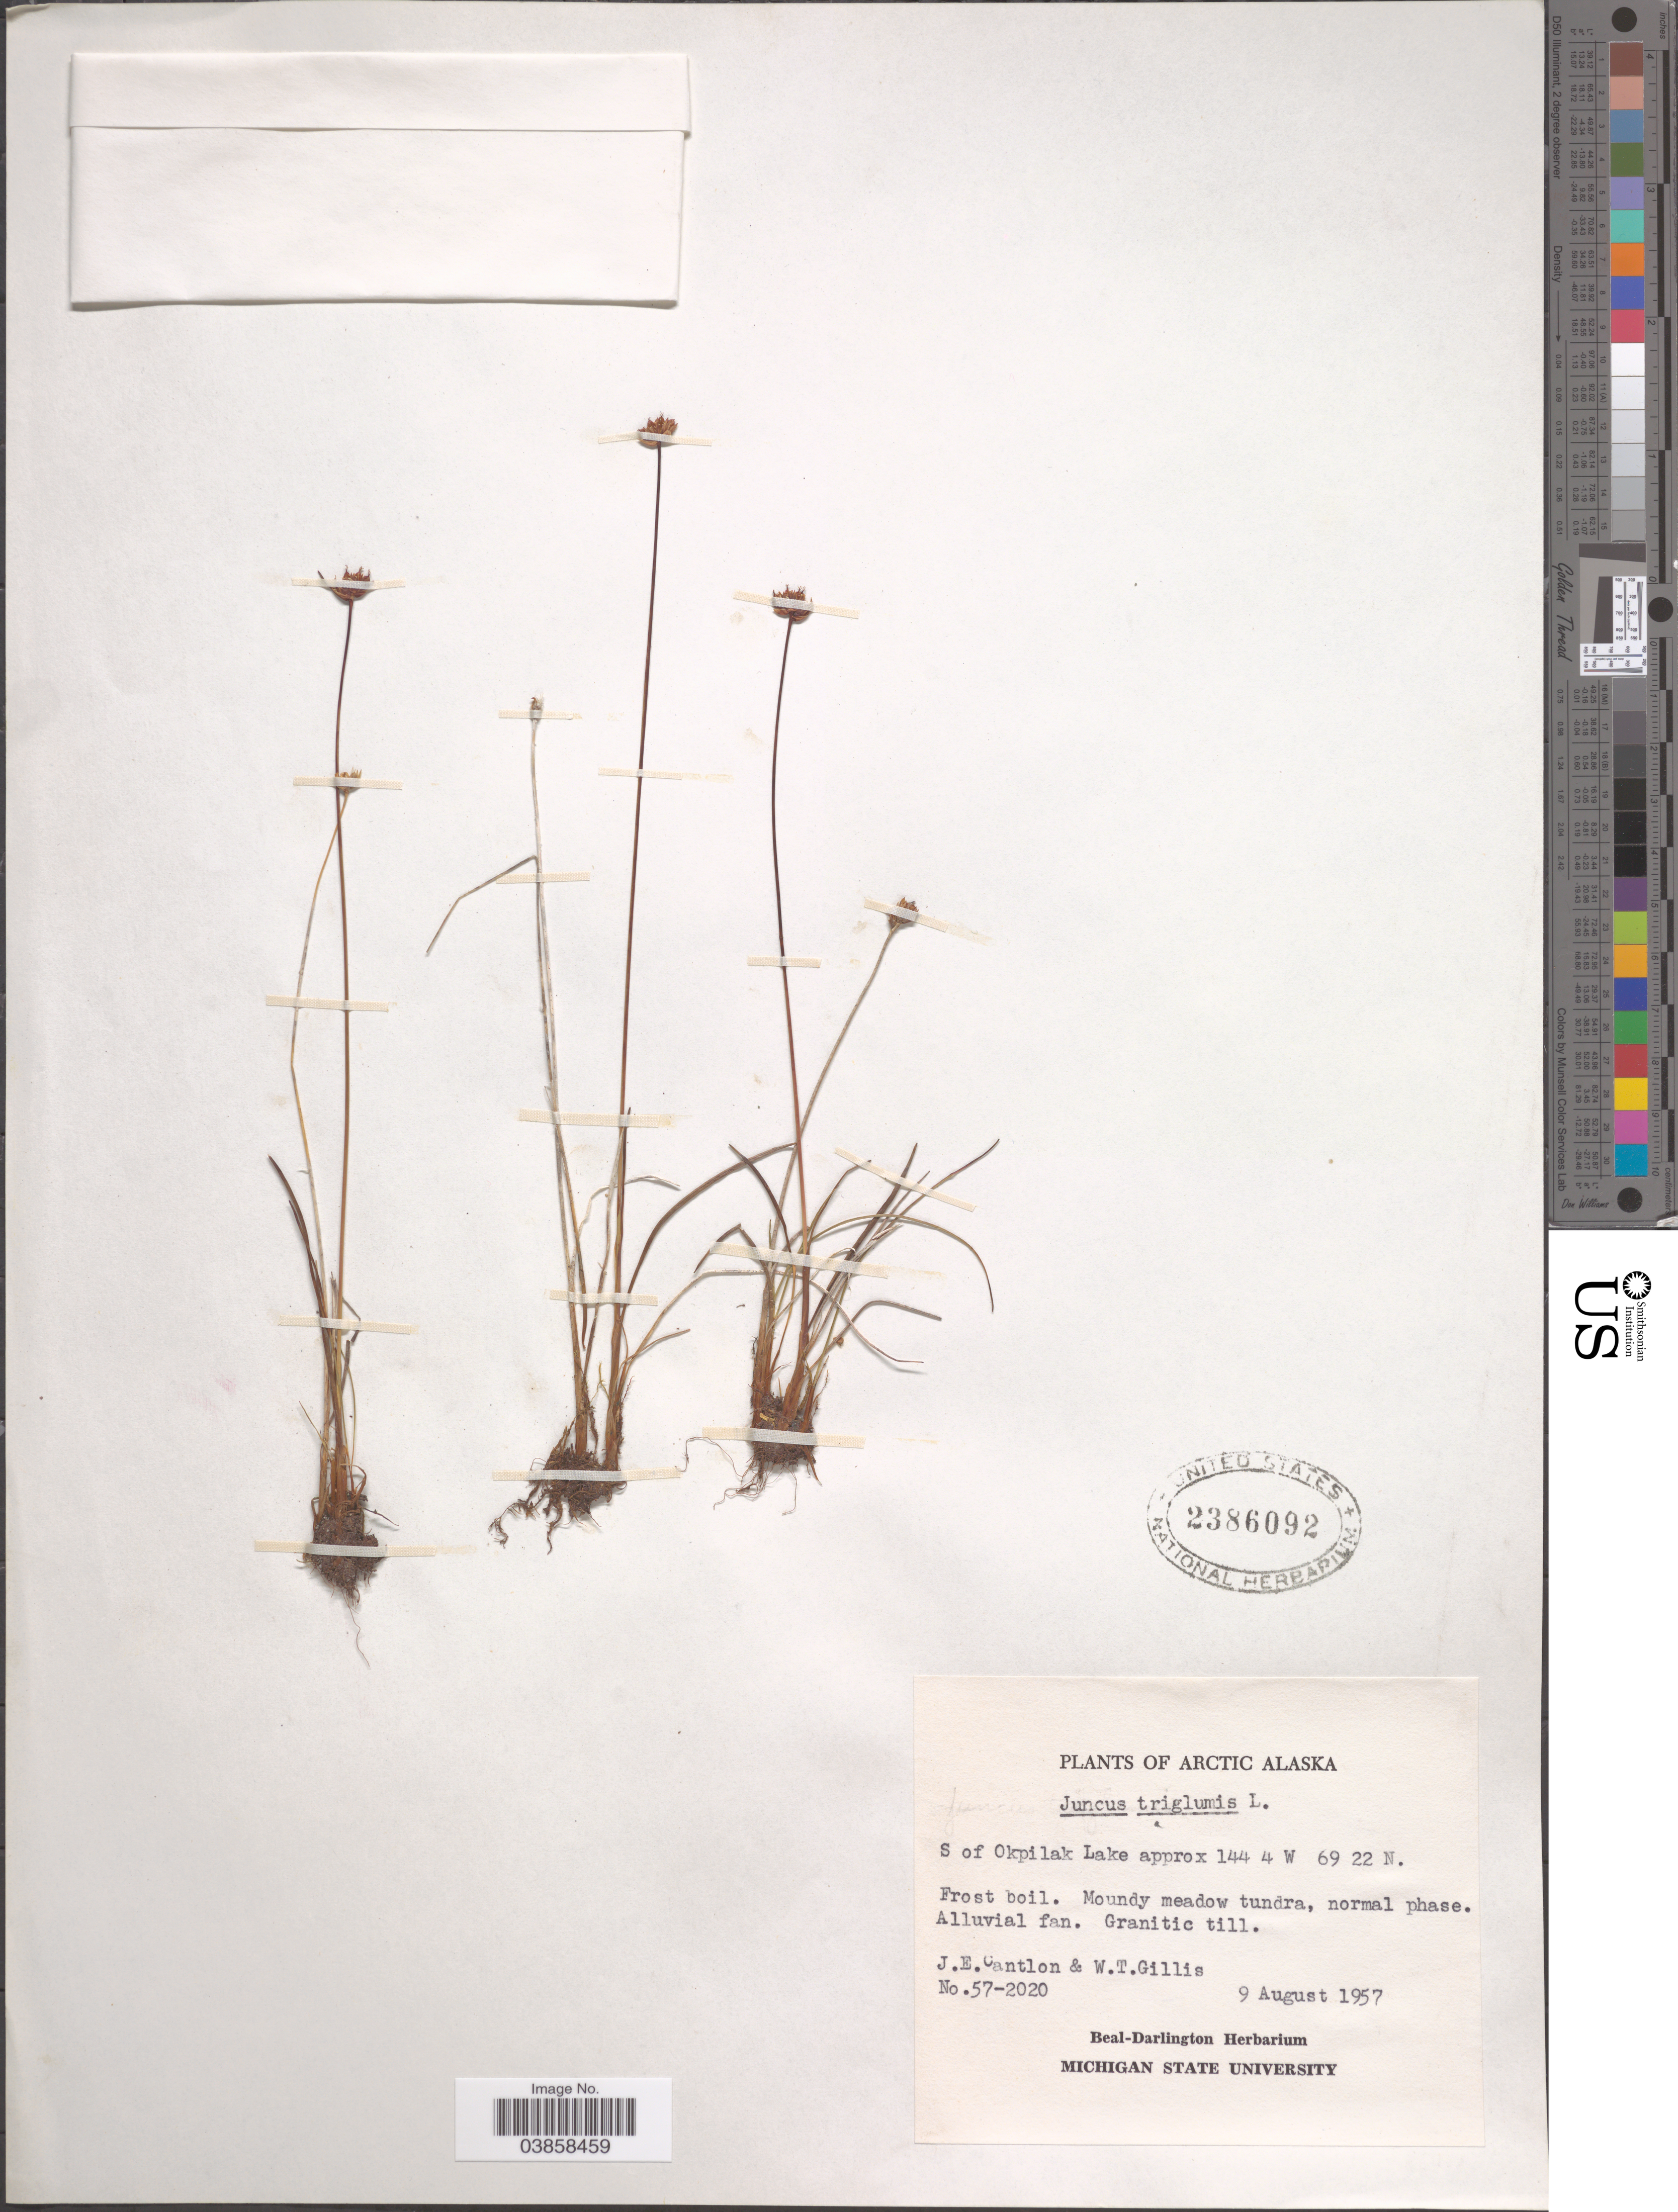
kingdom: Plantae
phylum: Tracheophyta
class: Liliopsida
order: Poales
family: Juncaceae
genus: Juncus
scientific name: Juncus triglumis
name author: L.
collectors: J. Cantlon & W. T. Gillis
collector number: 57-2020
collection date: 1957-08-09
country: United States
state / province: Alaska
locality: Arctic Alaska. S of Okpilak Lake.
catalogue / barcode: US 2386092